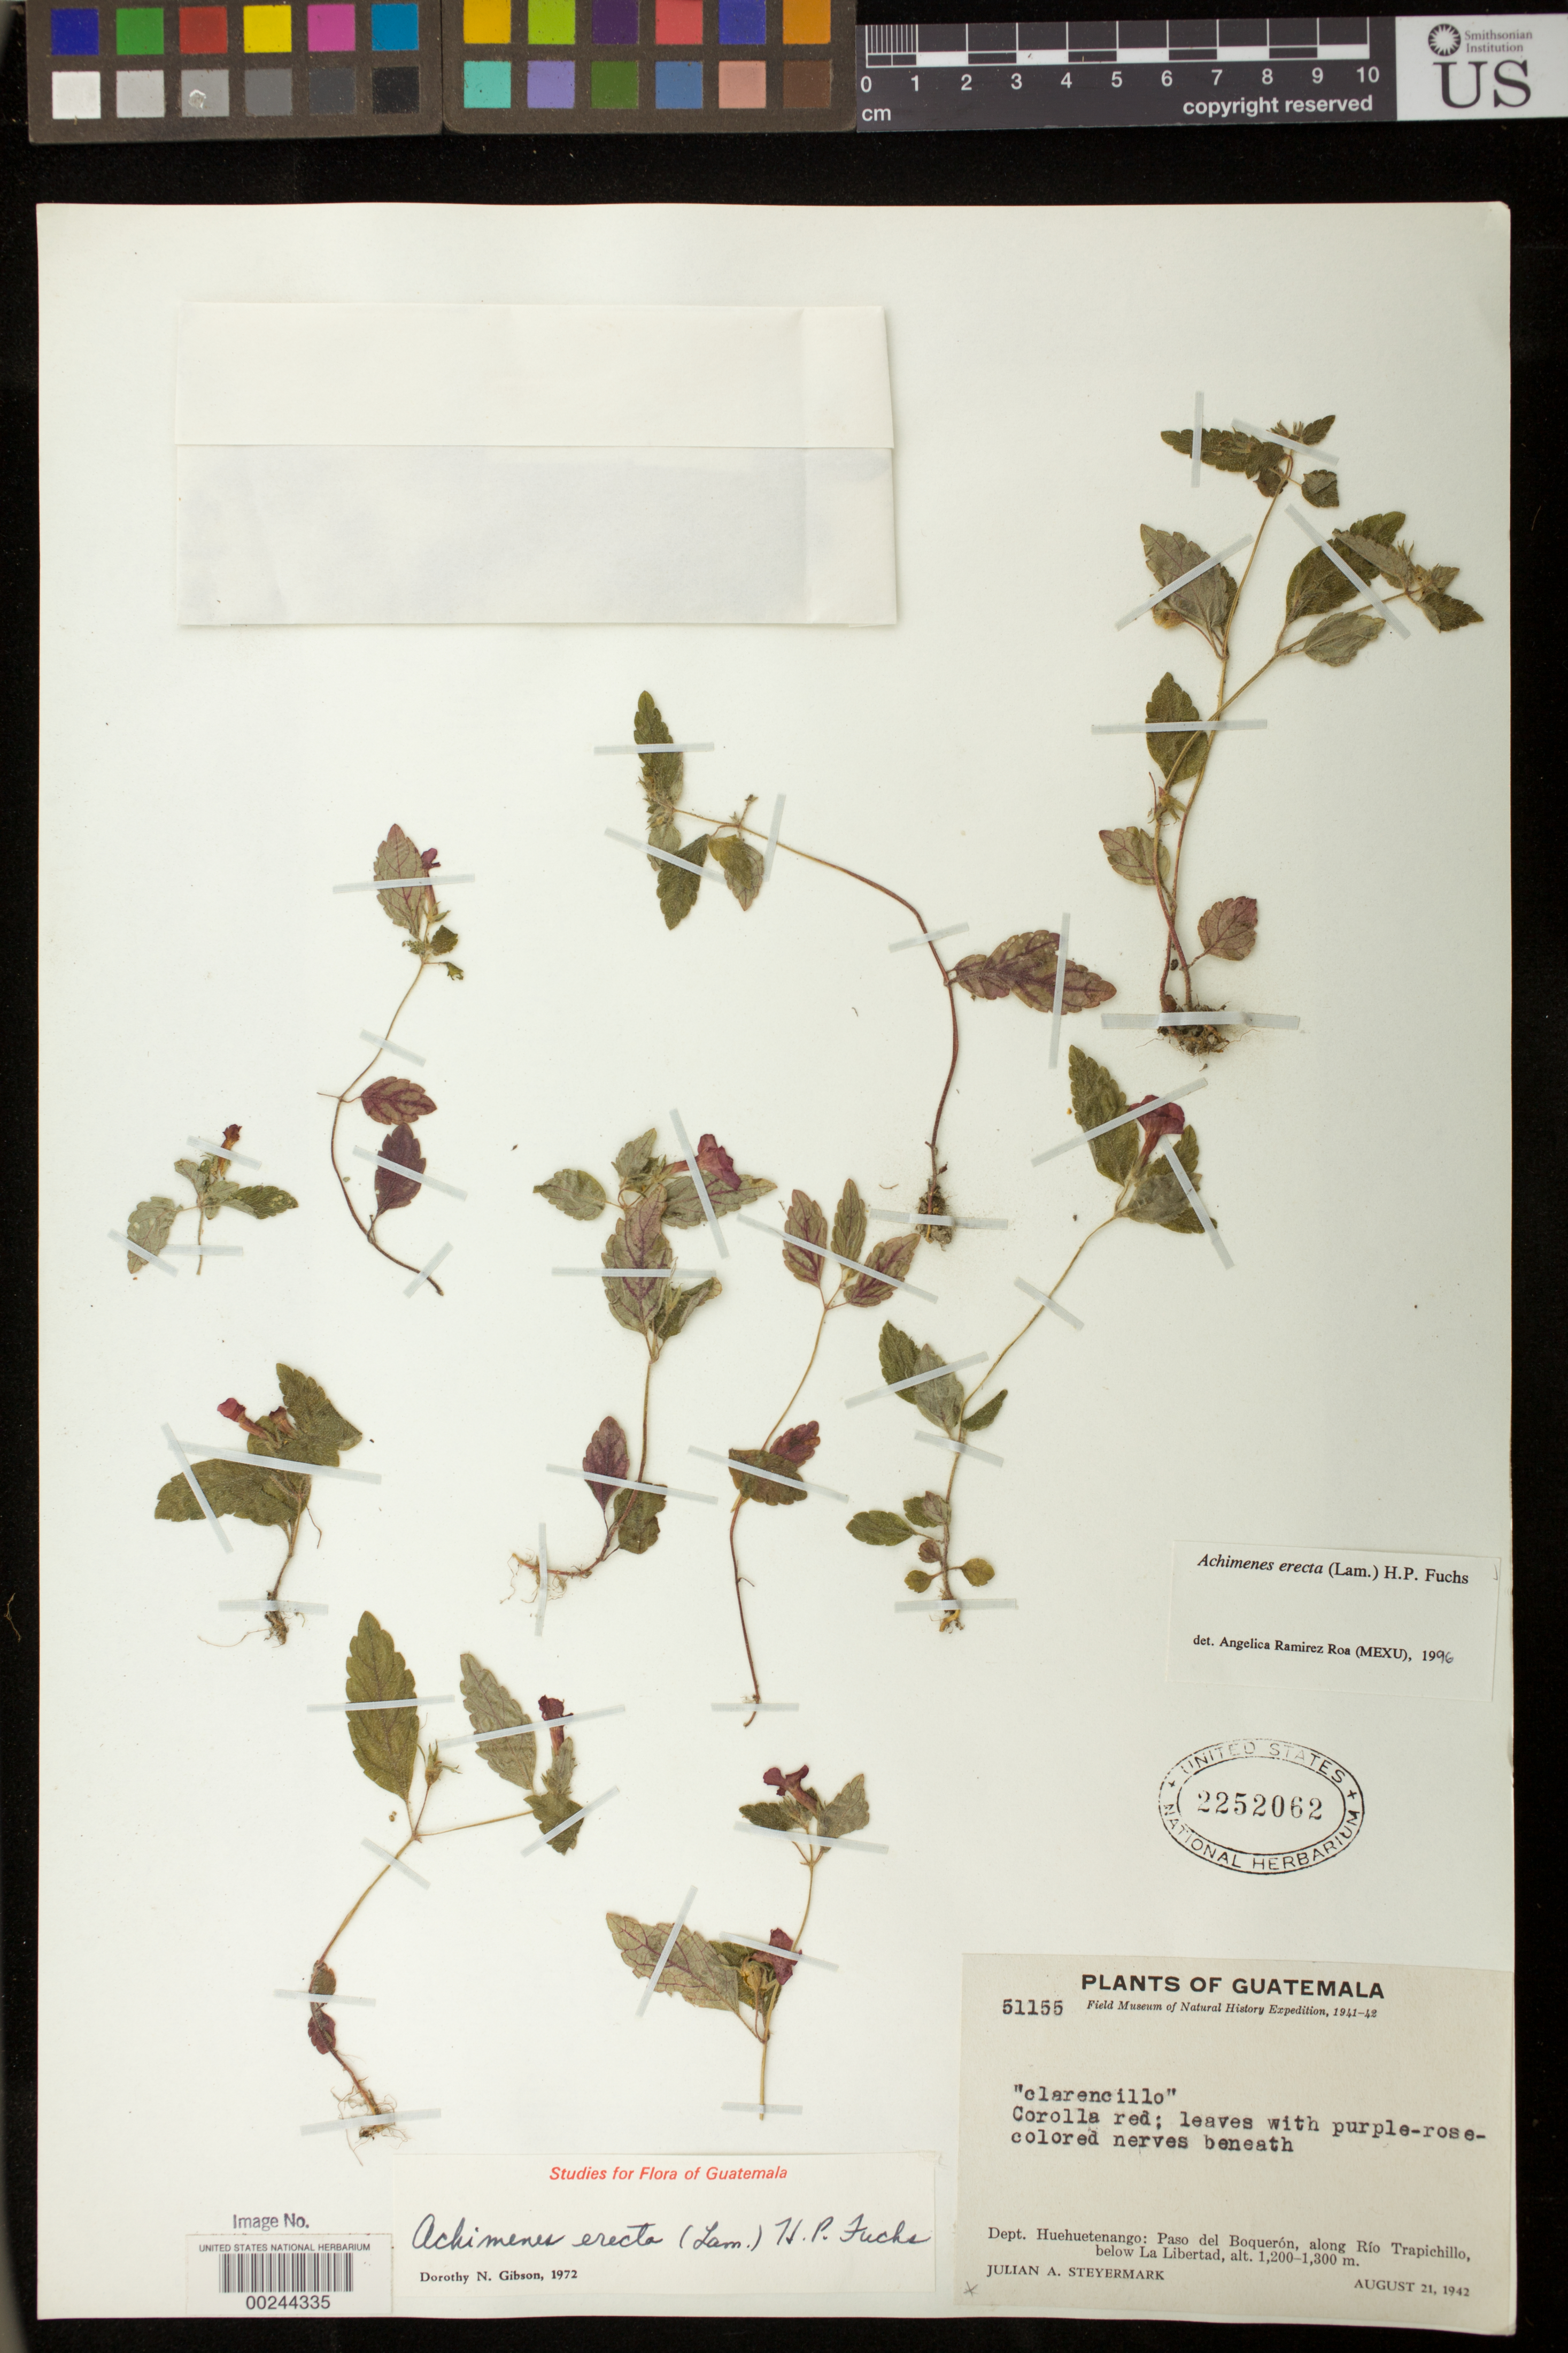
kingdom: Plantae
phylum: Tracheophyta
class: Magnoliopsida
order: Lamiales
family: Gesneriaceae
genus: Achimenes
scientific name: Achimenes erecta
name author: (Lam.) H.P. Fuchs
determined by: Skog, Laurence E.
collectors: J. Steyermark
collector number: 51155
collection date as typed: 21 Aug 1942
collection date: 1942-08-21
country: Guatemala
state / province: Huehuetenango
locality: Paso del Boquerón, along Rio Trapichillo, below La Libertad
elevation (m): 1200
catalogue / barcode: US 2252062